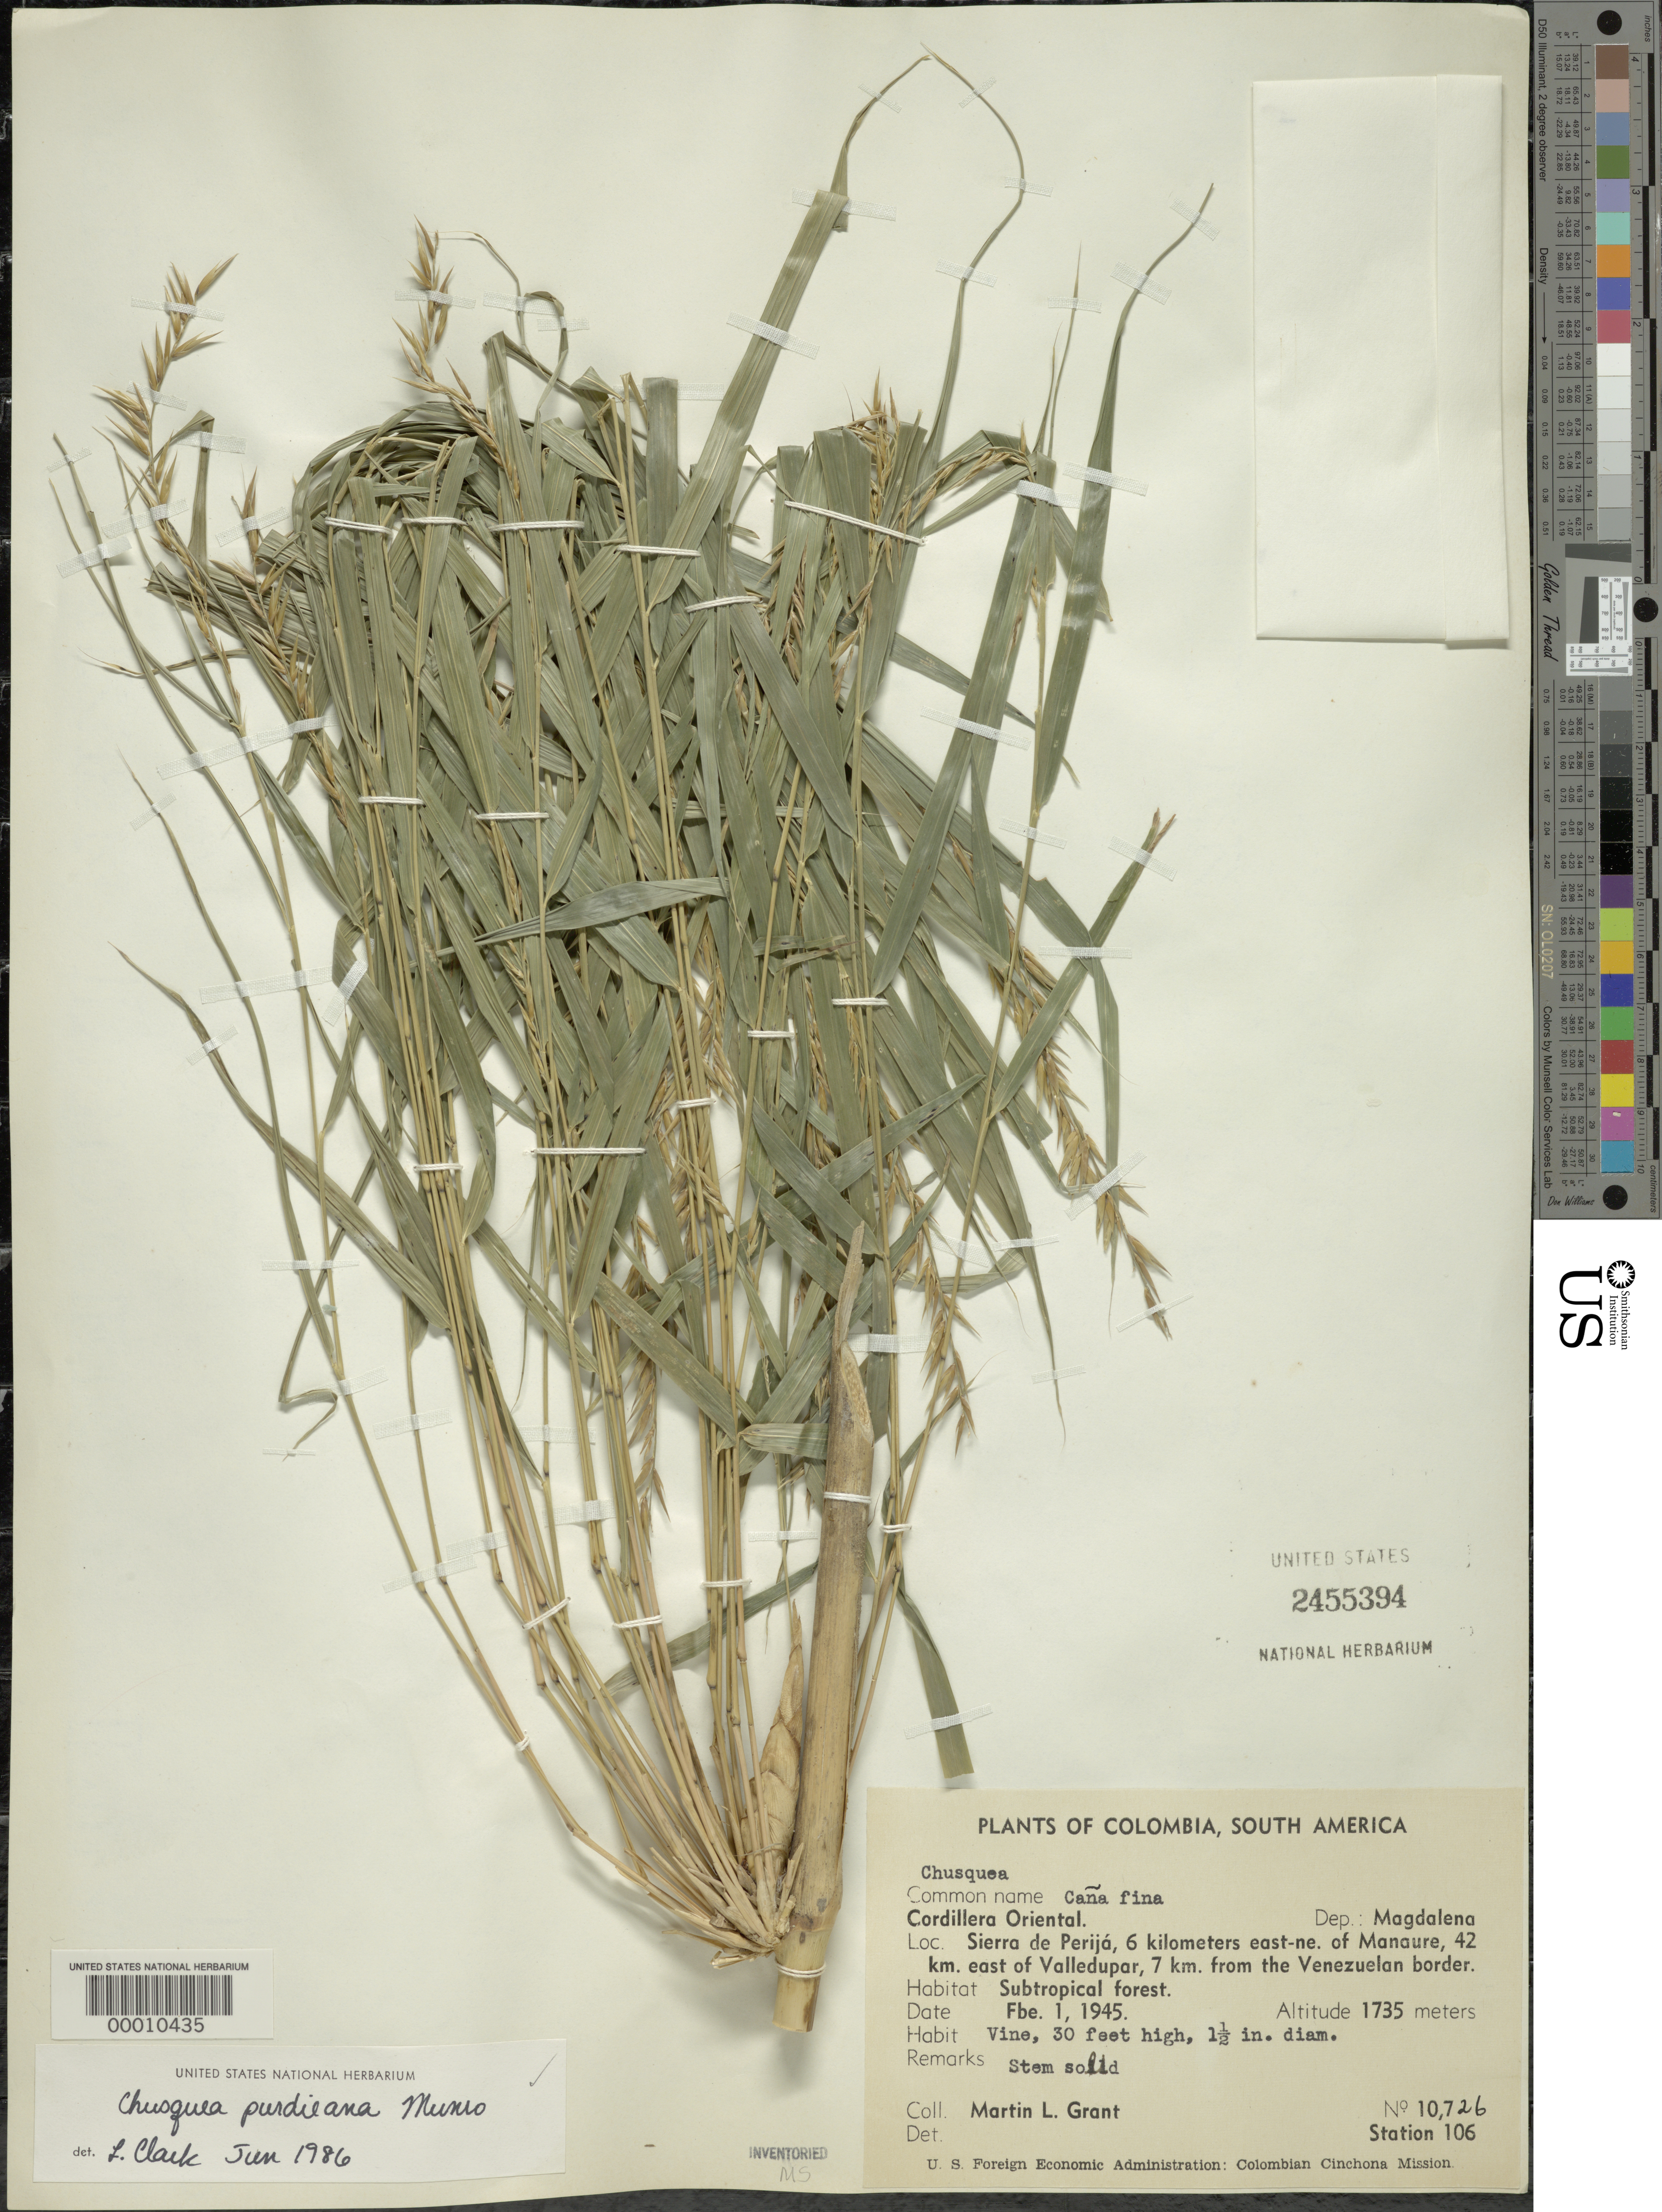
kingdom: Plantae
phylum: Tracheophyta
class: Liliopsida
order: Poales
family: Poaceae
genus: Chusquea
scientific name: Chusquea purdieana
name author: Munro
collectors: M. L. Grant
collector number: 10726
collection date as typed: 01 Feb 1945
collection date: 1945-02-01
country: Colombia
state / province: Magdalena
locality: Cordillera Oriental, Manaure, Sierra de Perija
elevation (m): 1735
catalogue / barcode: US 2455394